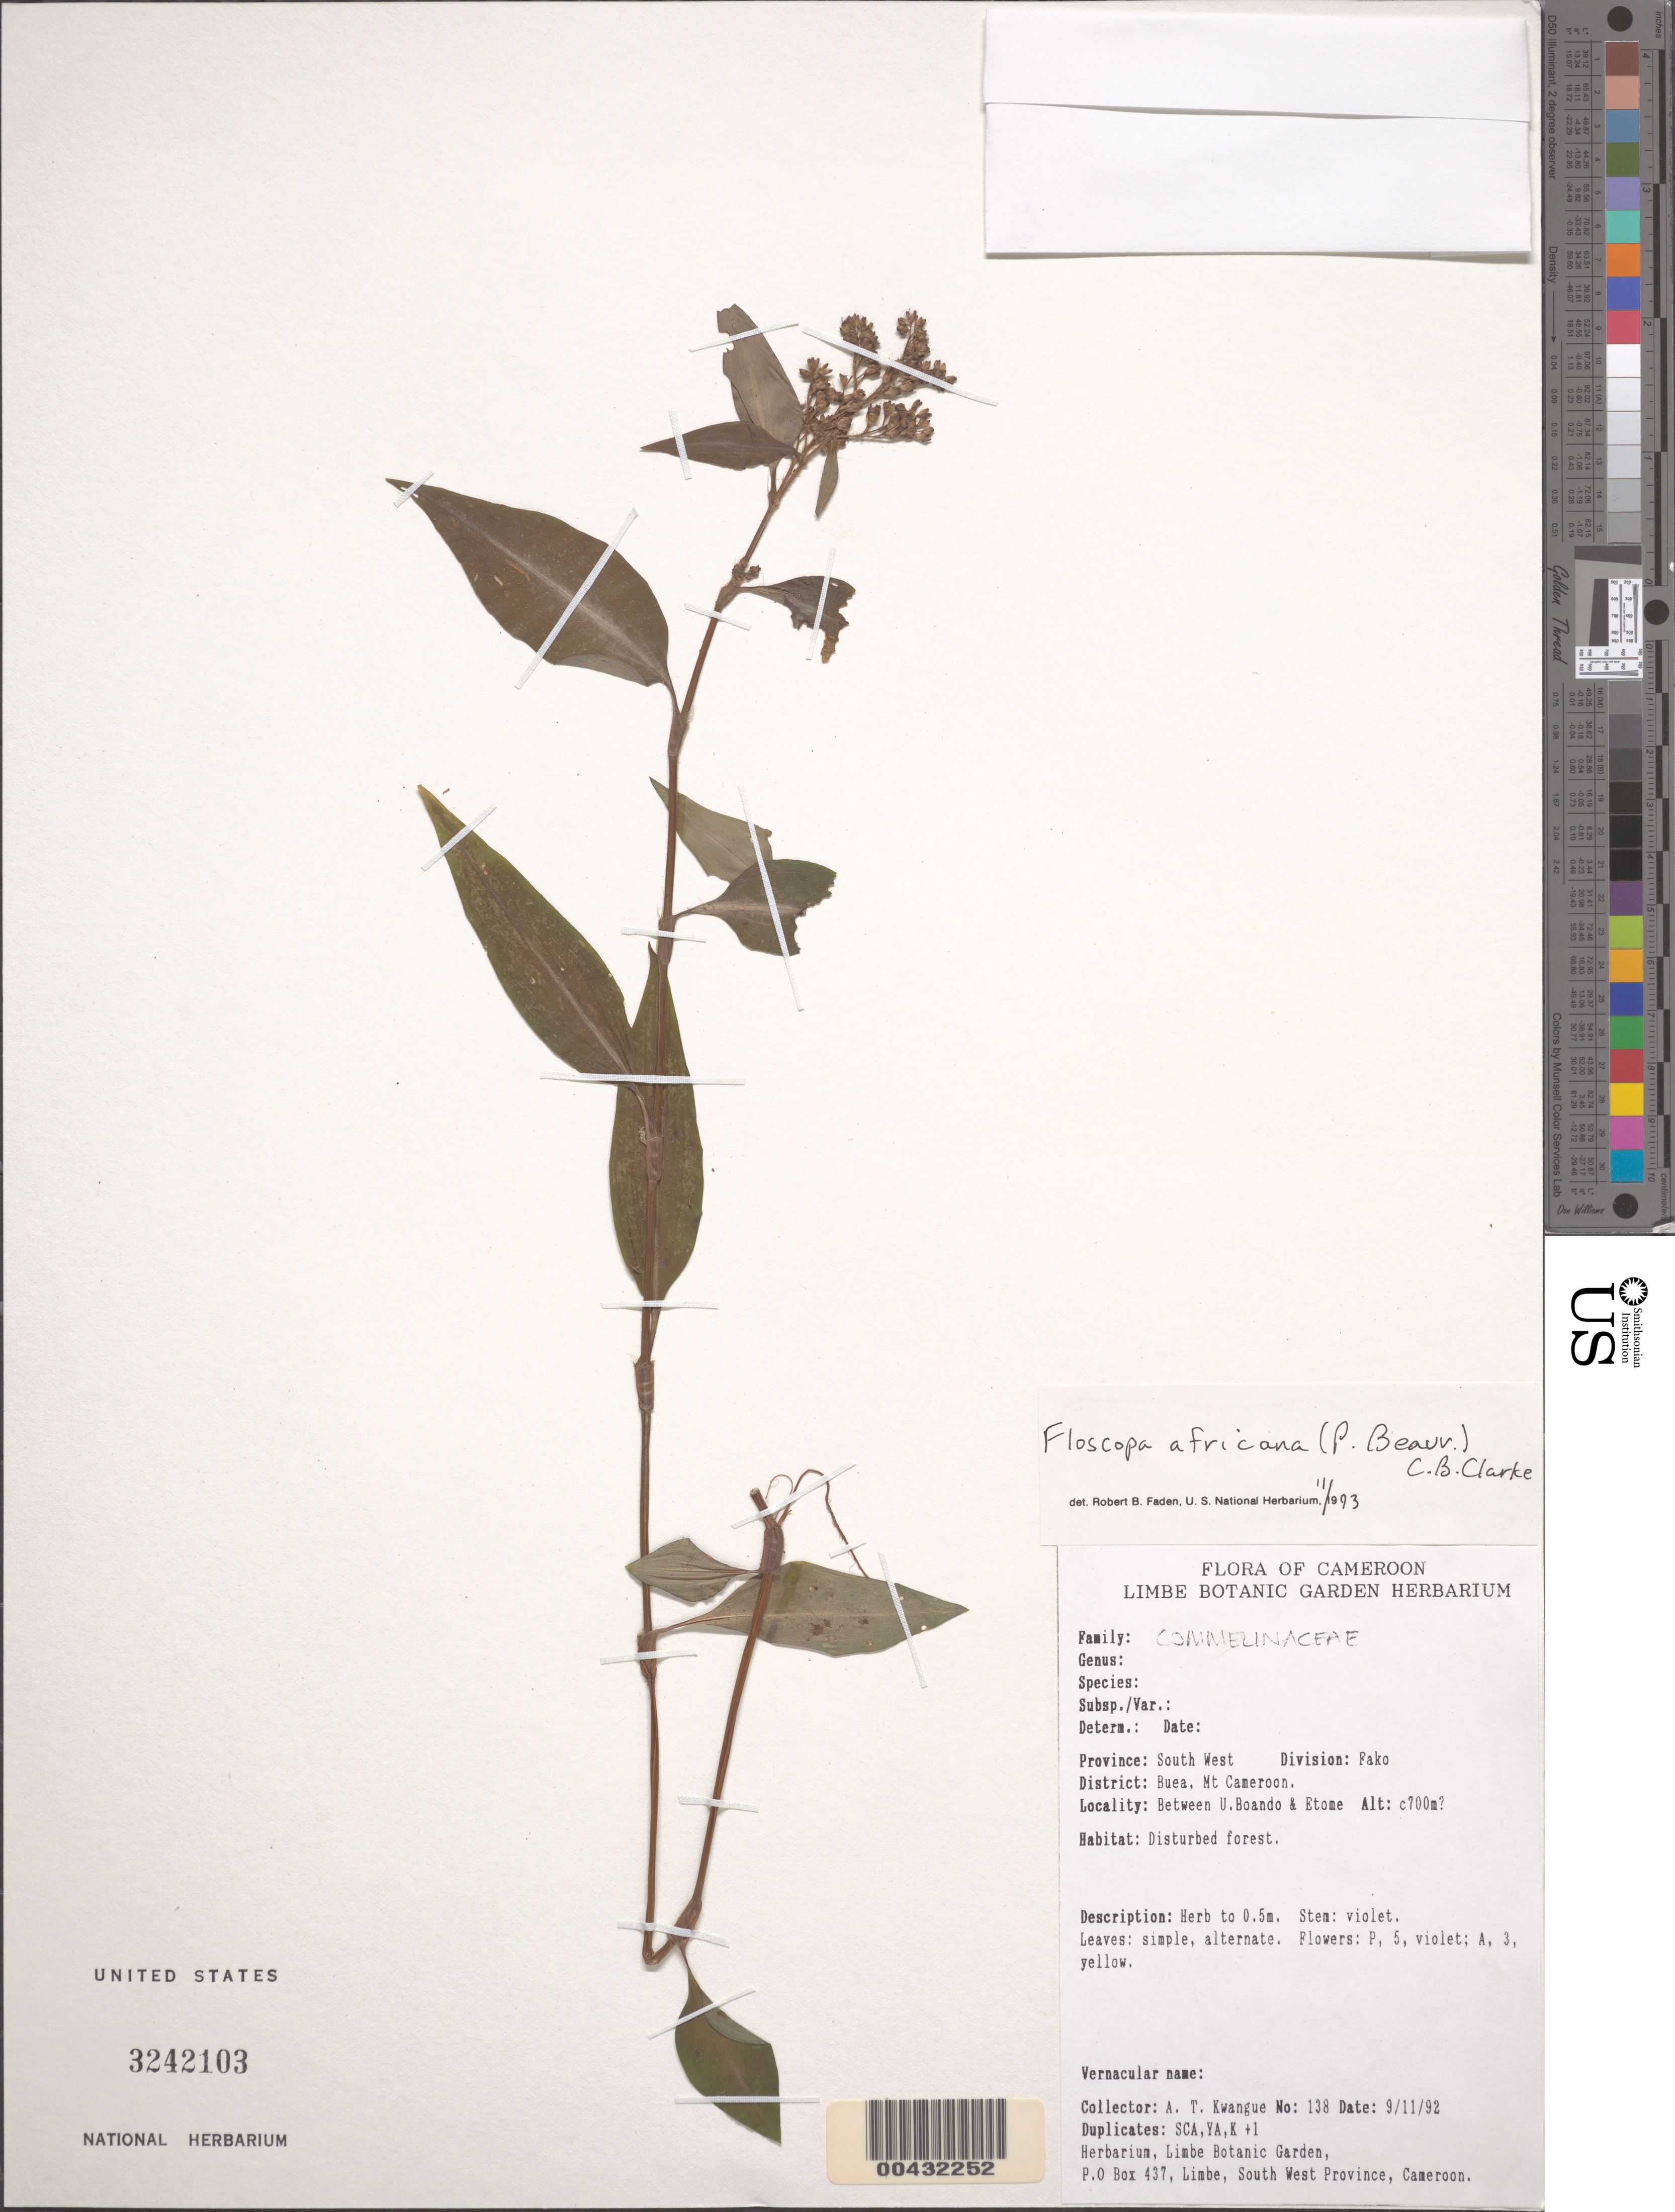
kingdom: Plantae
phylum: Tracheophyta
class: Liliopsida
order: Commelinales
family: Commelinaceae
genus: Floscopa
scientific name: Floscopa africana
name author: (P. Beauv.) C.B. Clarke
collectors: A. Kwangue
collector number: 138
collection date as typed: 09 Nov 1992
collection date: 1992-11-09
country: Cameroon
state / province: Sud-Ouest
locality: Fako, buea, mt cameroon, between u. boando and etome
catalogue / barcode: US 3242103